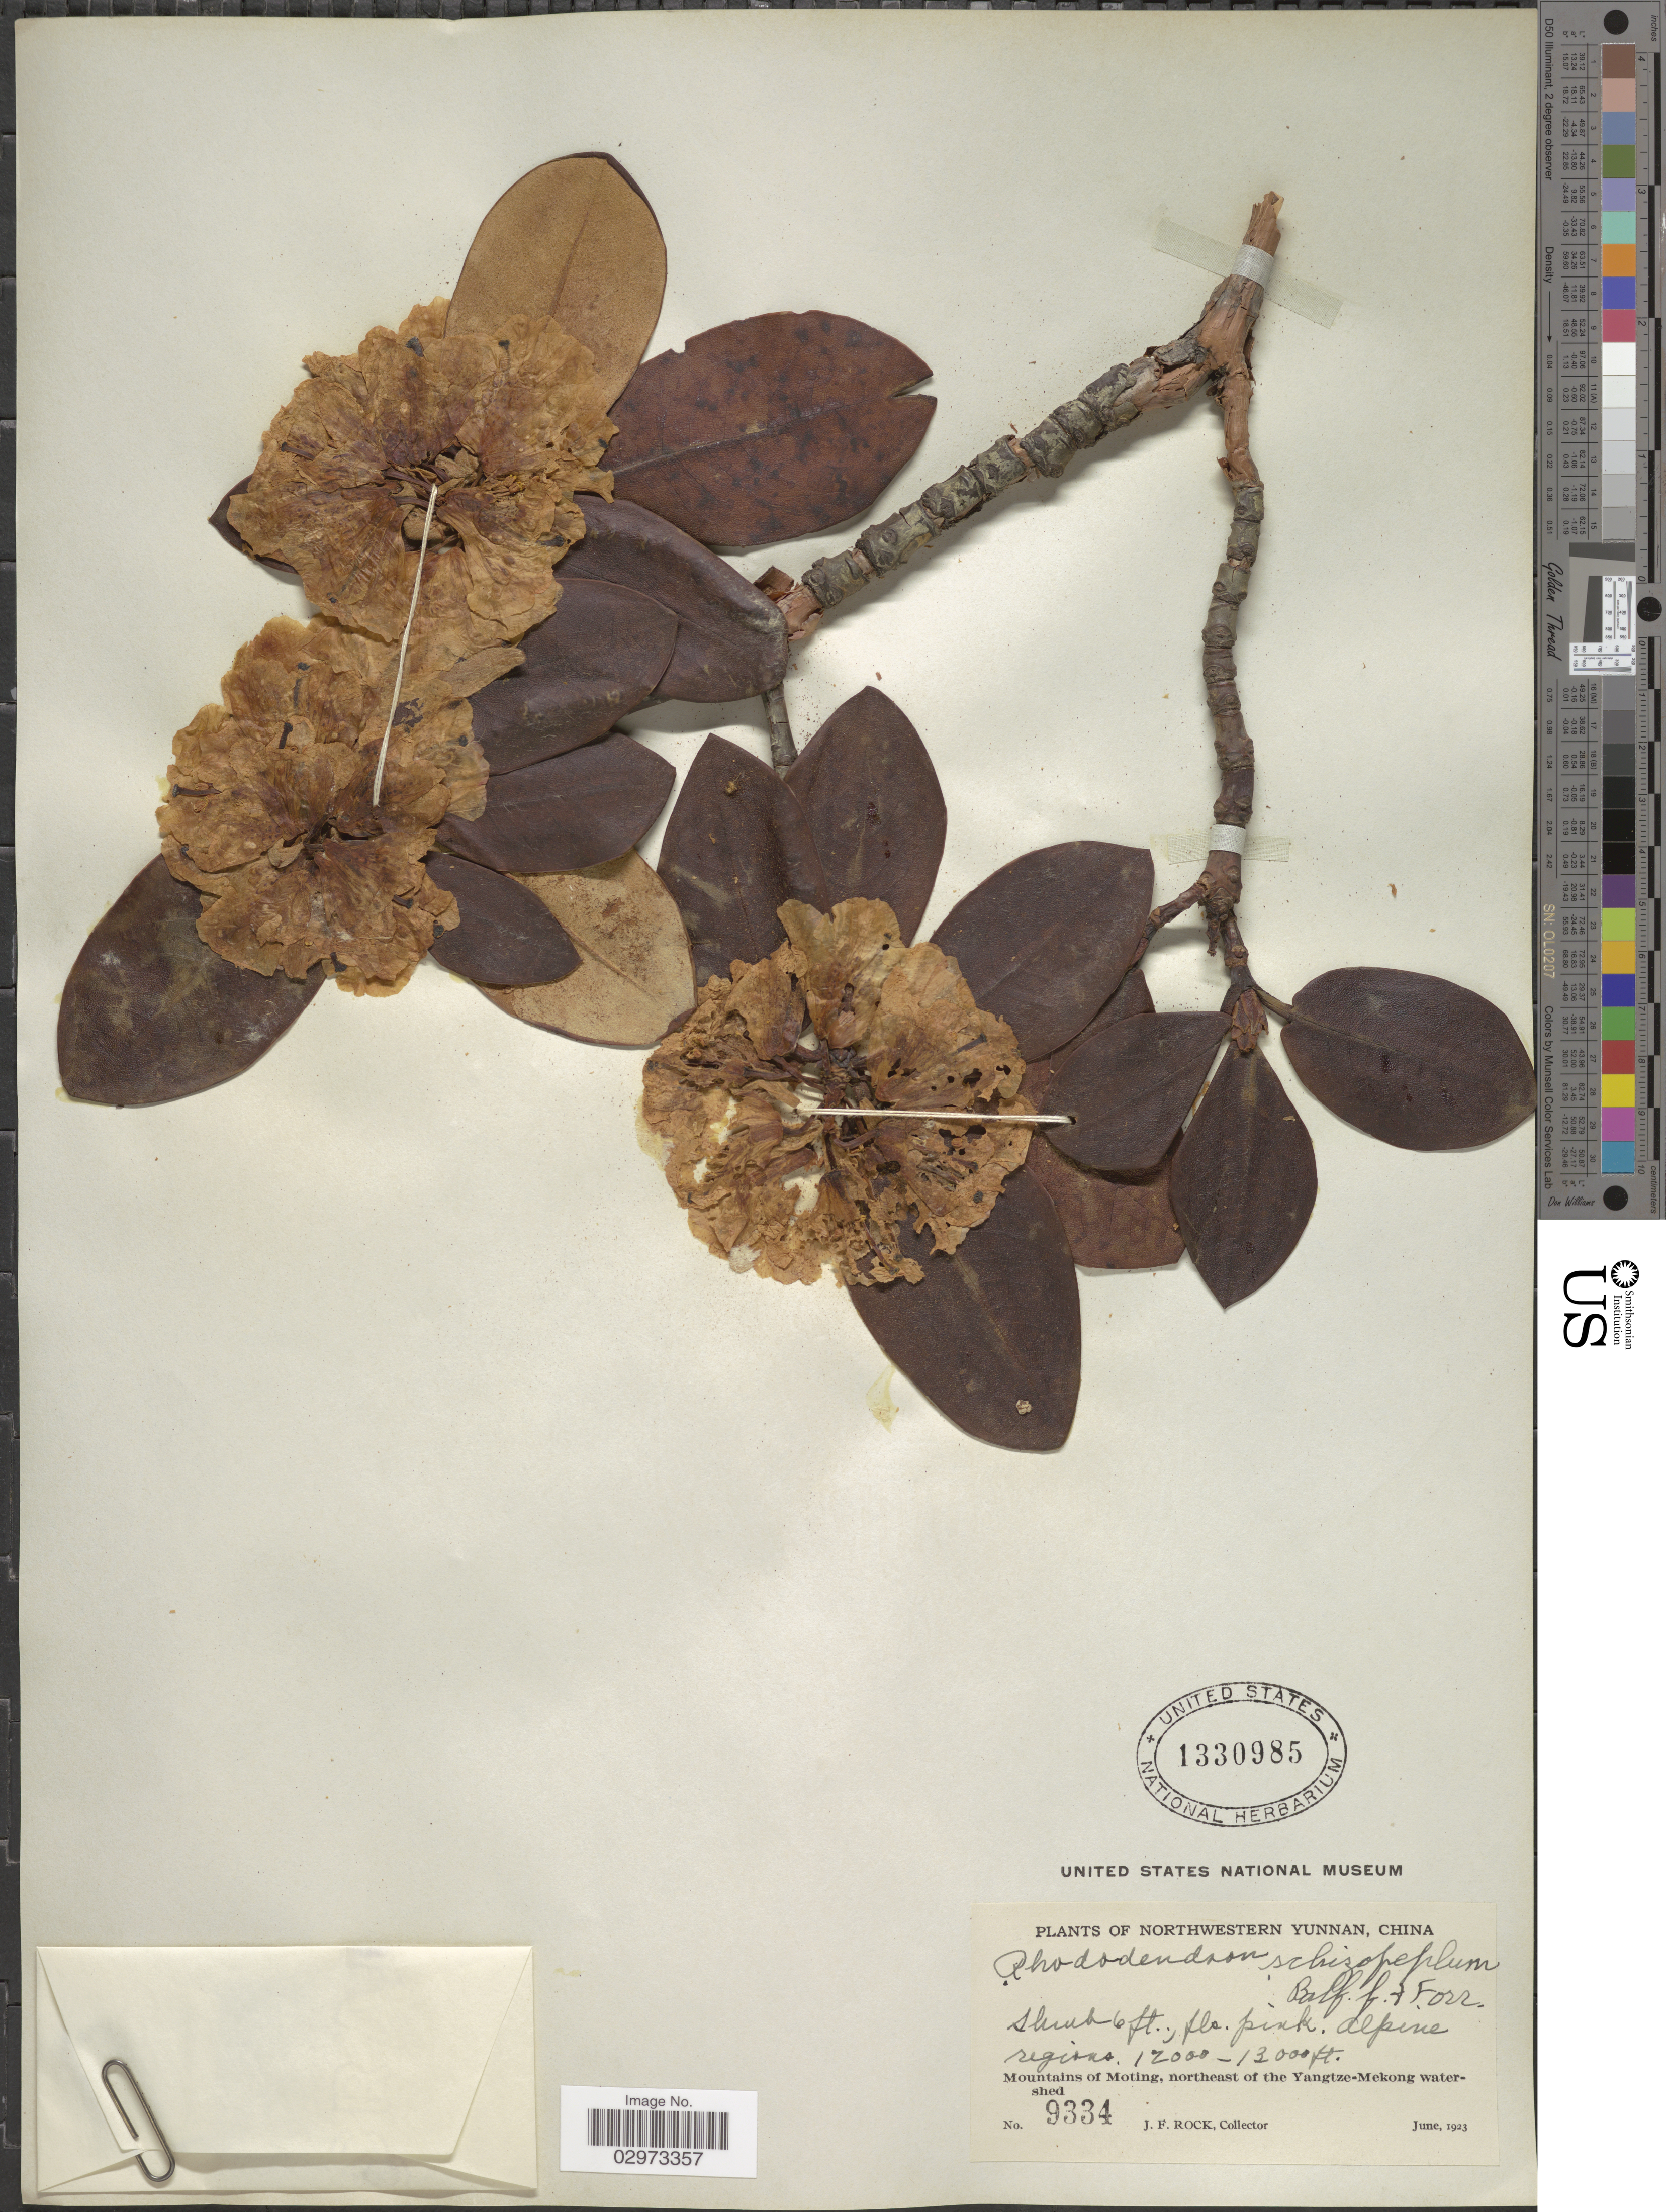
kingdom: Plantae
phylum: Tracheophyta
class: Magnoliopsida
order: Ericales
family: Ericaceae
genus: Rhododendron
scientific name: Rhododendron schizopeplum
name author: Balf. f. & Forrest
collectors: J. Rock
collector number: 9334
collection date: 1923-06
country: China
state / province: Yunnan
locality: Northwestern Yunnan. Alpine regions. Mountains of Moting, northeast of the Yangtze-Mekong watershed.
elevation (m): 3658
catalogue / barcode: US 1330985